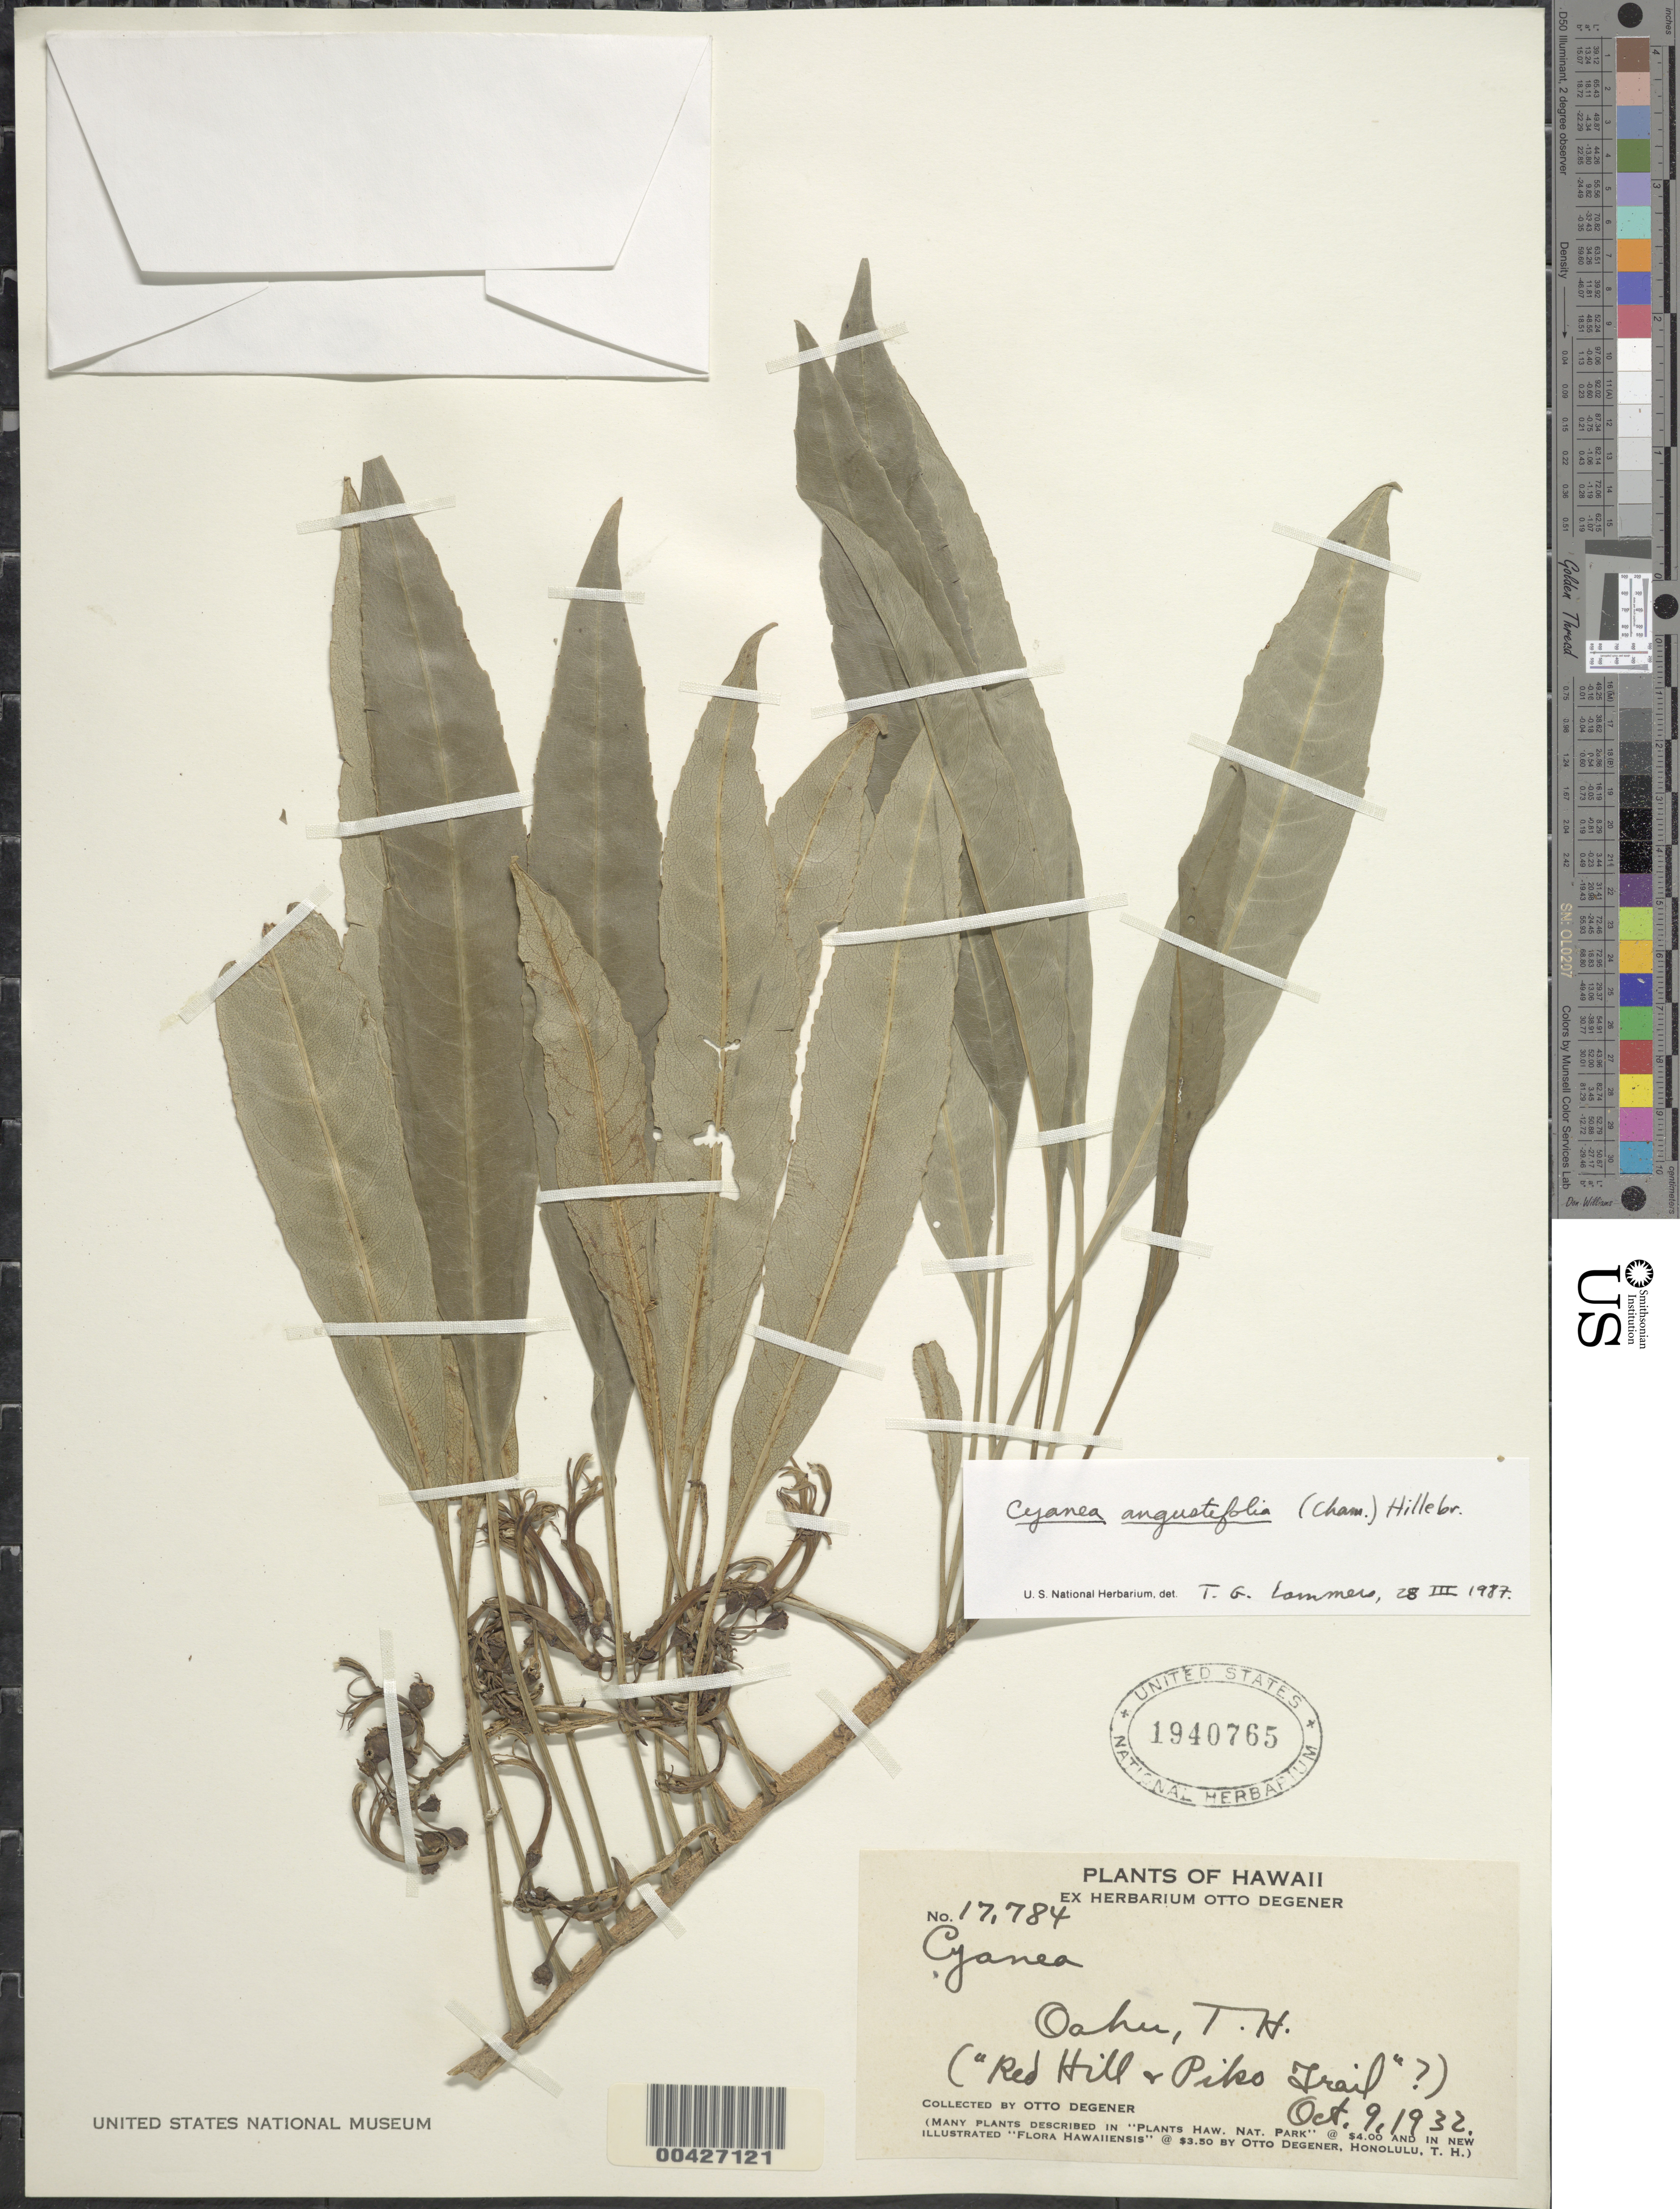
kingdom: Plantae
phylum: Tracheophyta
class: Magnoliopsida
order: Asterales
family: Campanulaceae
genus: Cyanea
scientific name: Cyanea angustifolia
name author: (Cham.) Hillebr.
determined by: Lammers, T. G.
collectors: O. Degener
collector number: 17784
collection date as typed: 9 Oct 1932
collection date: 1932-10-09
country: United States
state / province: Hawaii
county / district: Honolulu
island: Oahu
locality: Red Hill and Piko Trail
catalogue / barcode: US 1940765